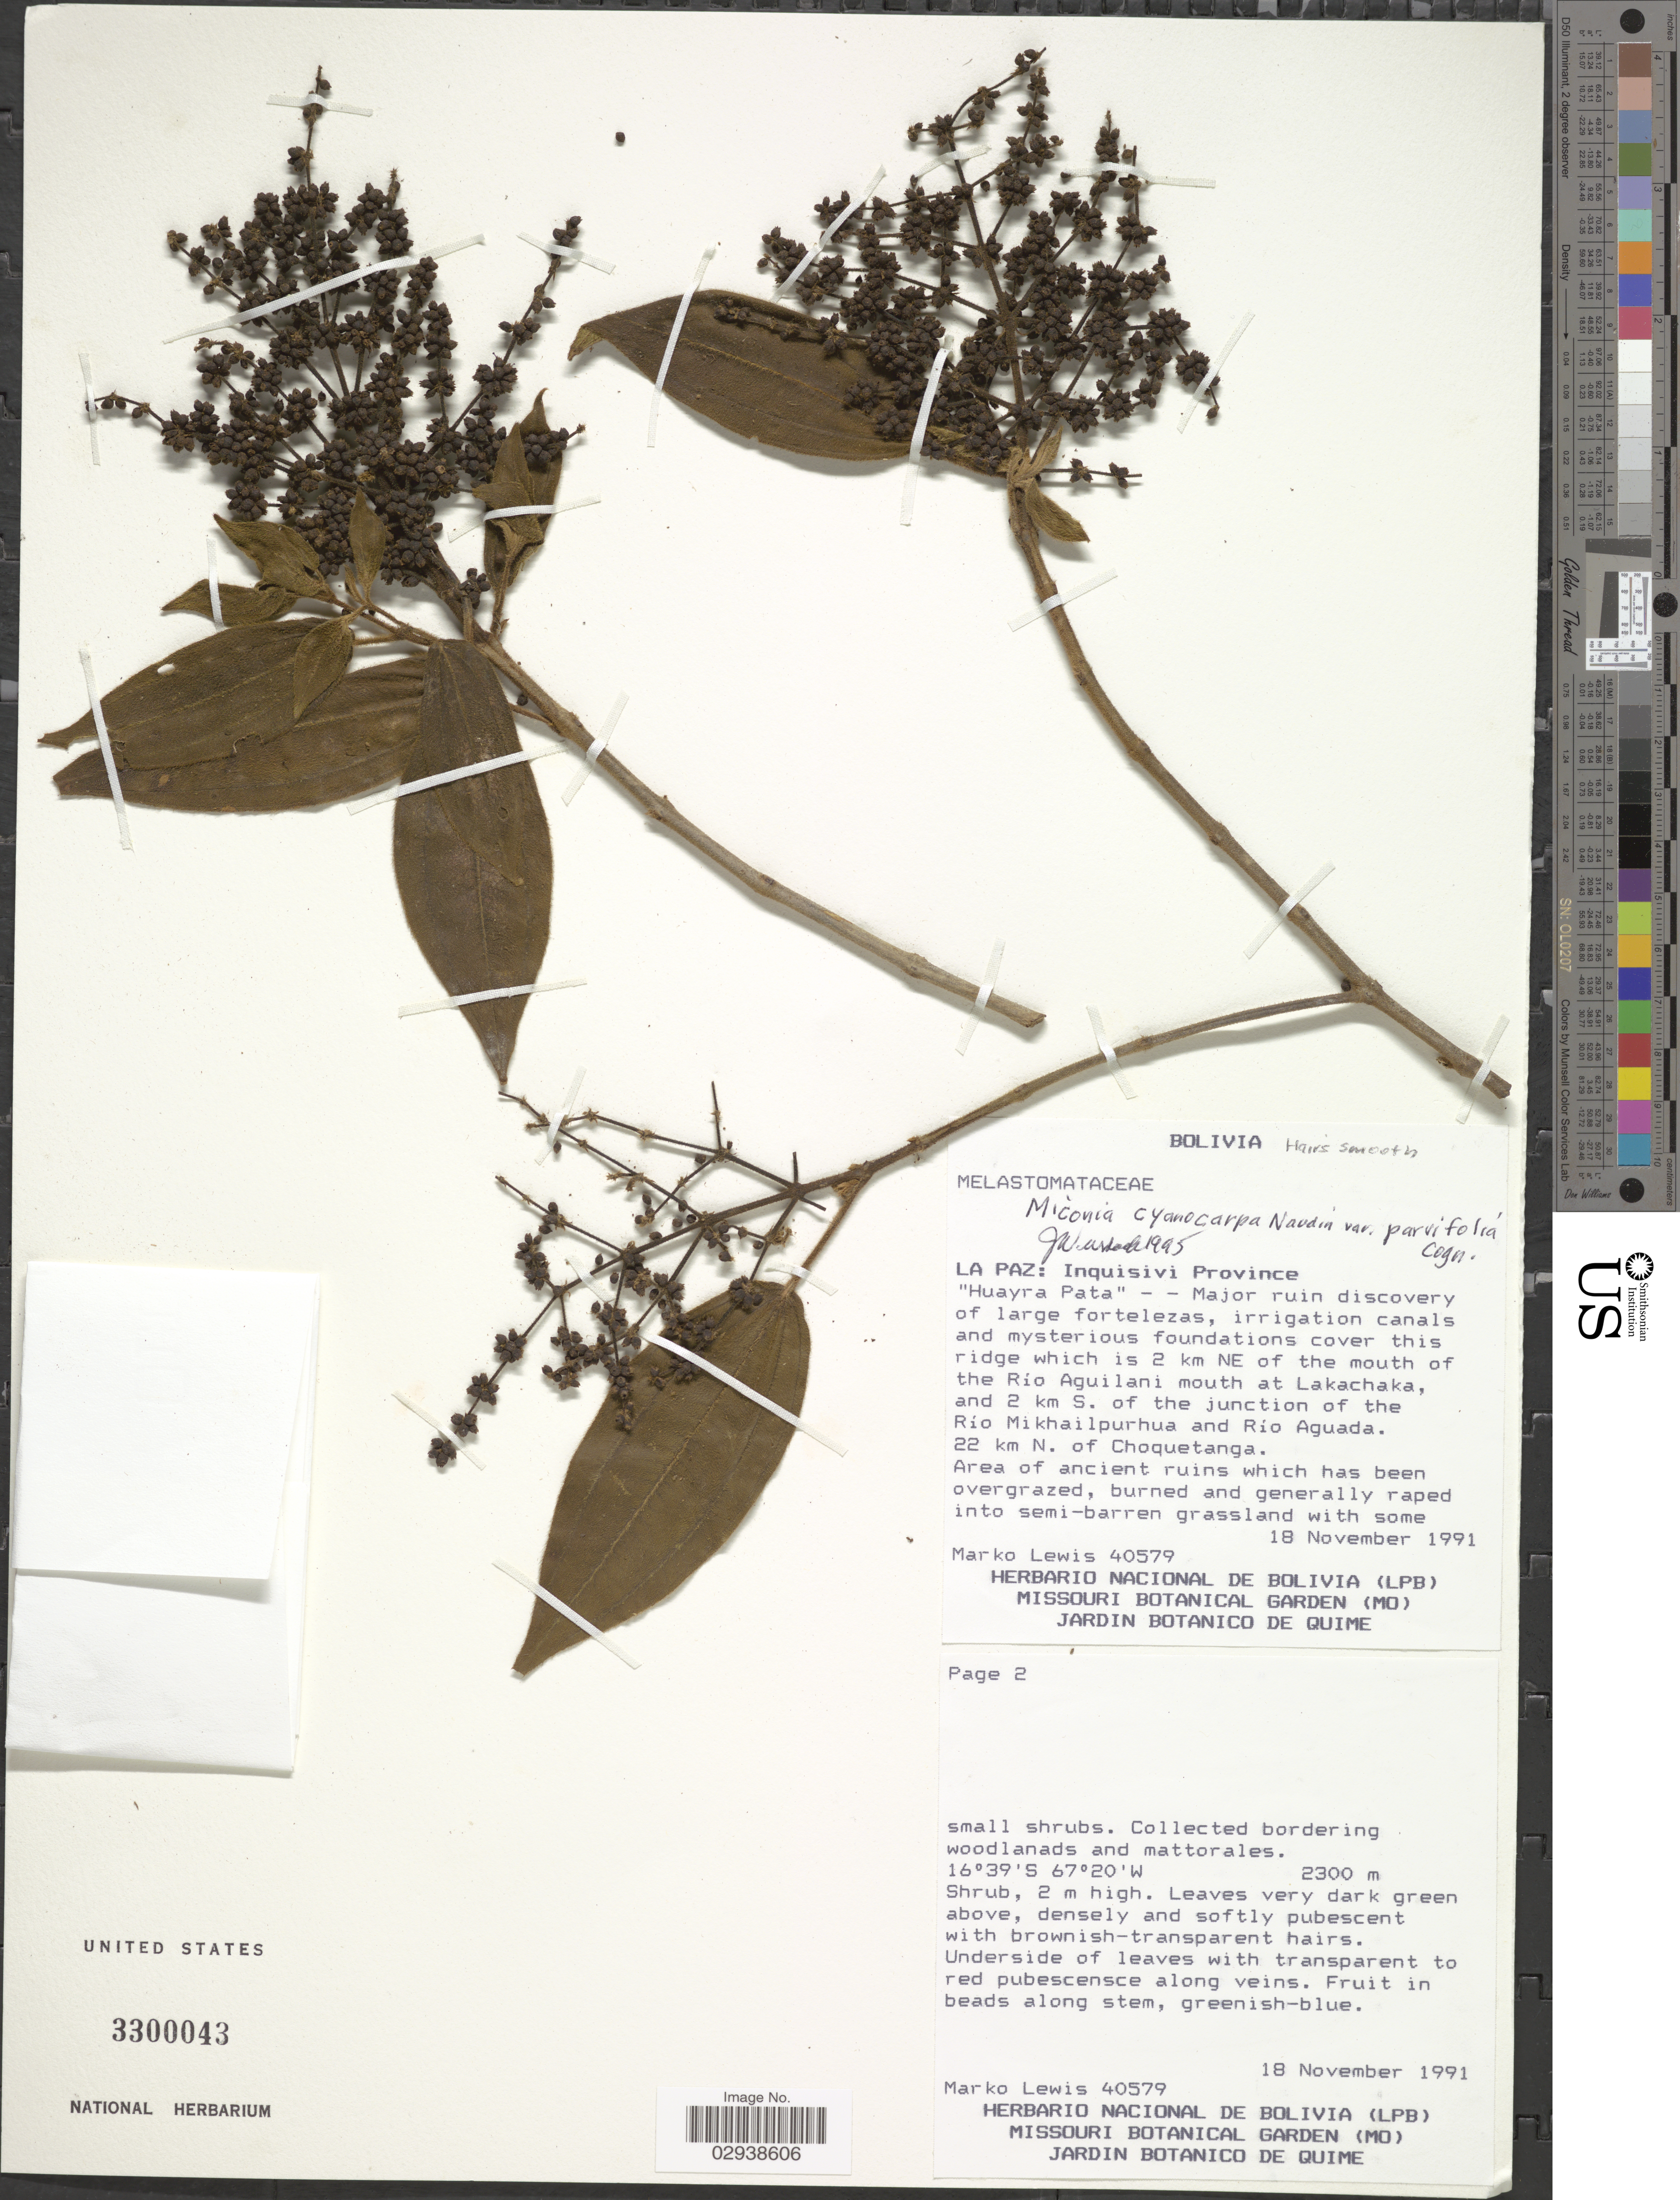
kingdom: Plantae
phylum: Tracheophyta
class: Magnoliopsida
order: Myrtales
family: Melastomataceae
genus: Miconia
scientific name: Miconia cyanocarpa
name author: Naudin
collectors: M. A. Lewis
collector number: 40579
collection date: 1991-11-18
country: Bolivia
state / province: La Paz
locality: Inquisivi Province, "Huayra Pata" - - Major ruin discovery of large fortelezas, ridge which is 2 km NE of the mouth of the Rio Aguilan mouth at Lakachaka, and 2 kmS. of the junction of the Río Mikhailpurhua and Rio Aguada 22 km N. of Choquetanga.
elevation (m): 2300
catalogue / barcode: US 3300043